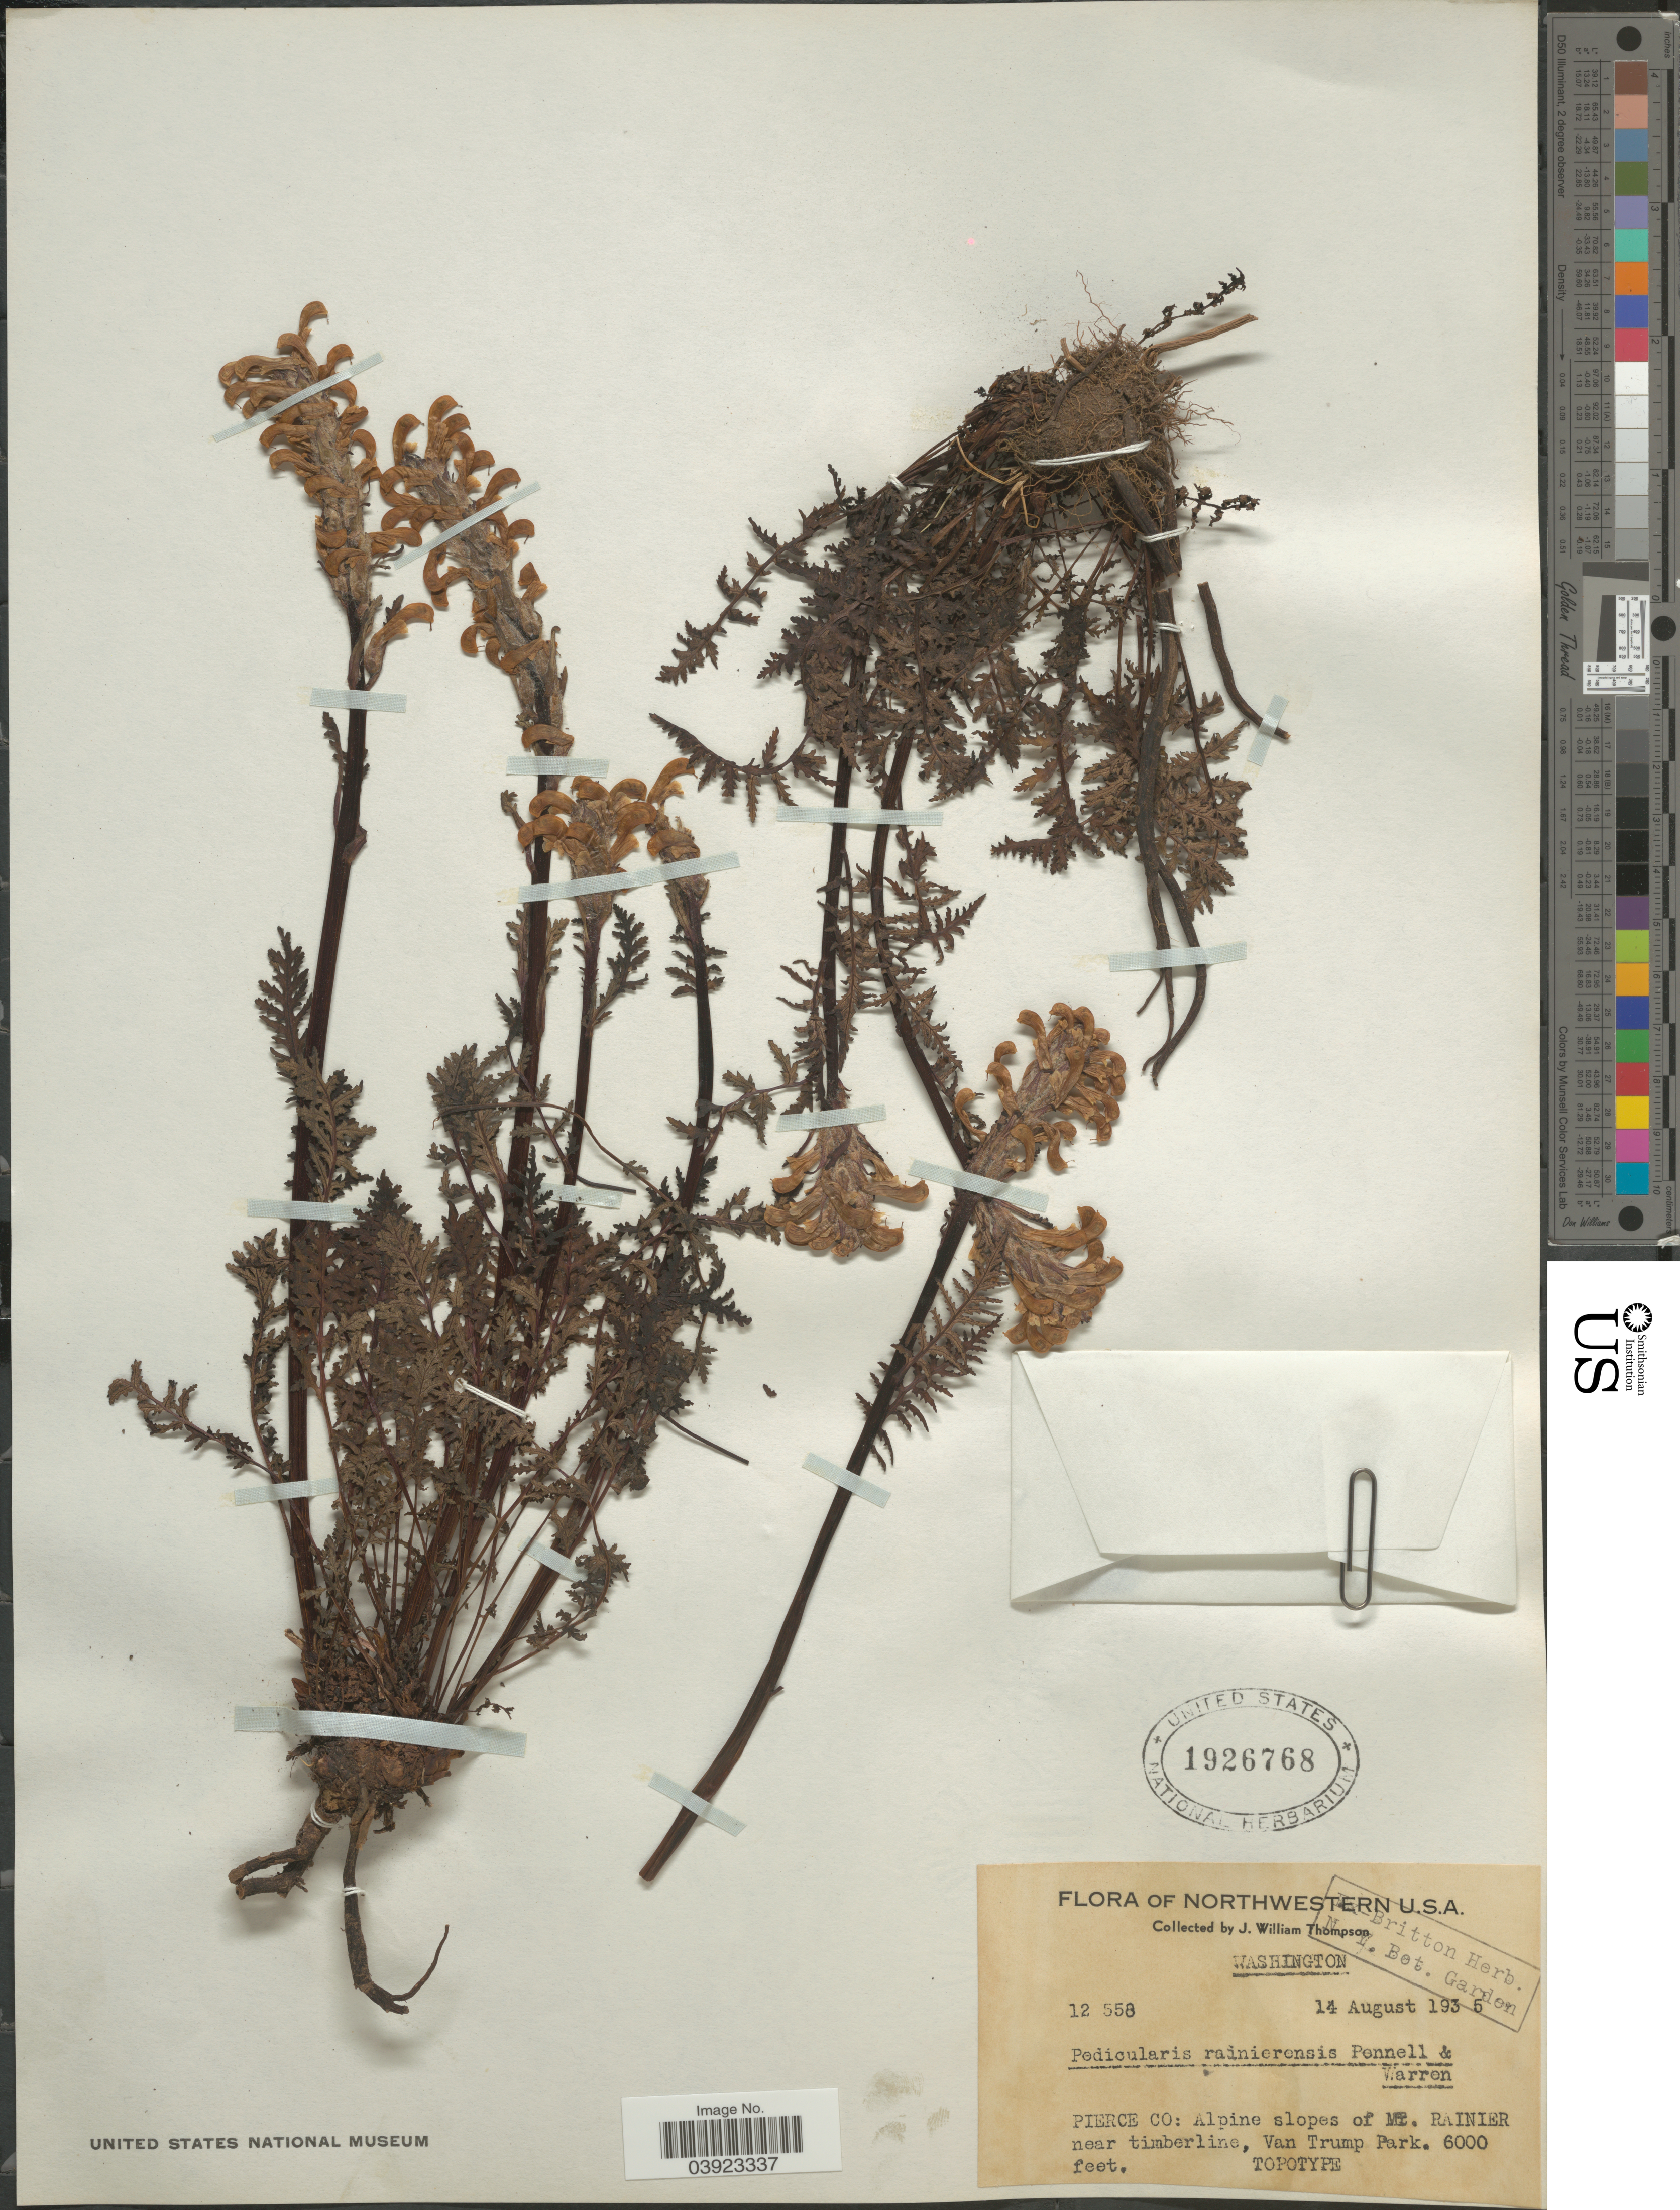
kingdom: Plantae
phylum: Tracheophyta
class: Magnoliopsida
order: Lamiales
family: Orobanchaceae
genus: Pedicularis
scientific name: Pedicularis rainierensis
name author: Pennell & F.A. Warren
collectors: J. W. Thompson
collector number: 12558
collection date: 1935-08-14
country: United States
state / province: Washington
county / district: Pierce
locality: Pierce Co: Alpine slopes of Mt. Rainier near timberline, Van Trump Park.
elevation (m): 1829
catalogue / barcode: US 1926768